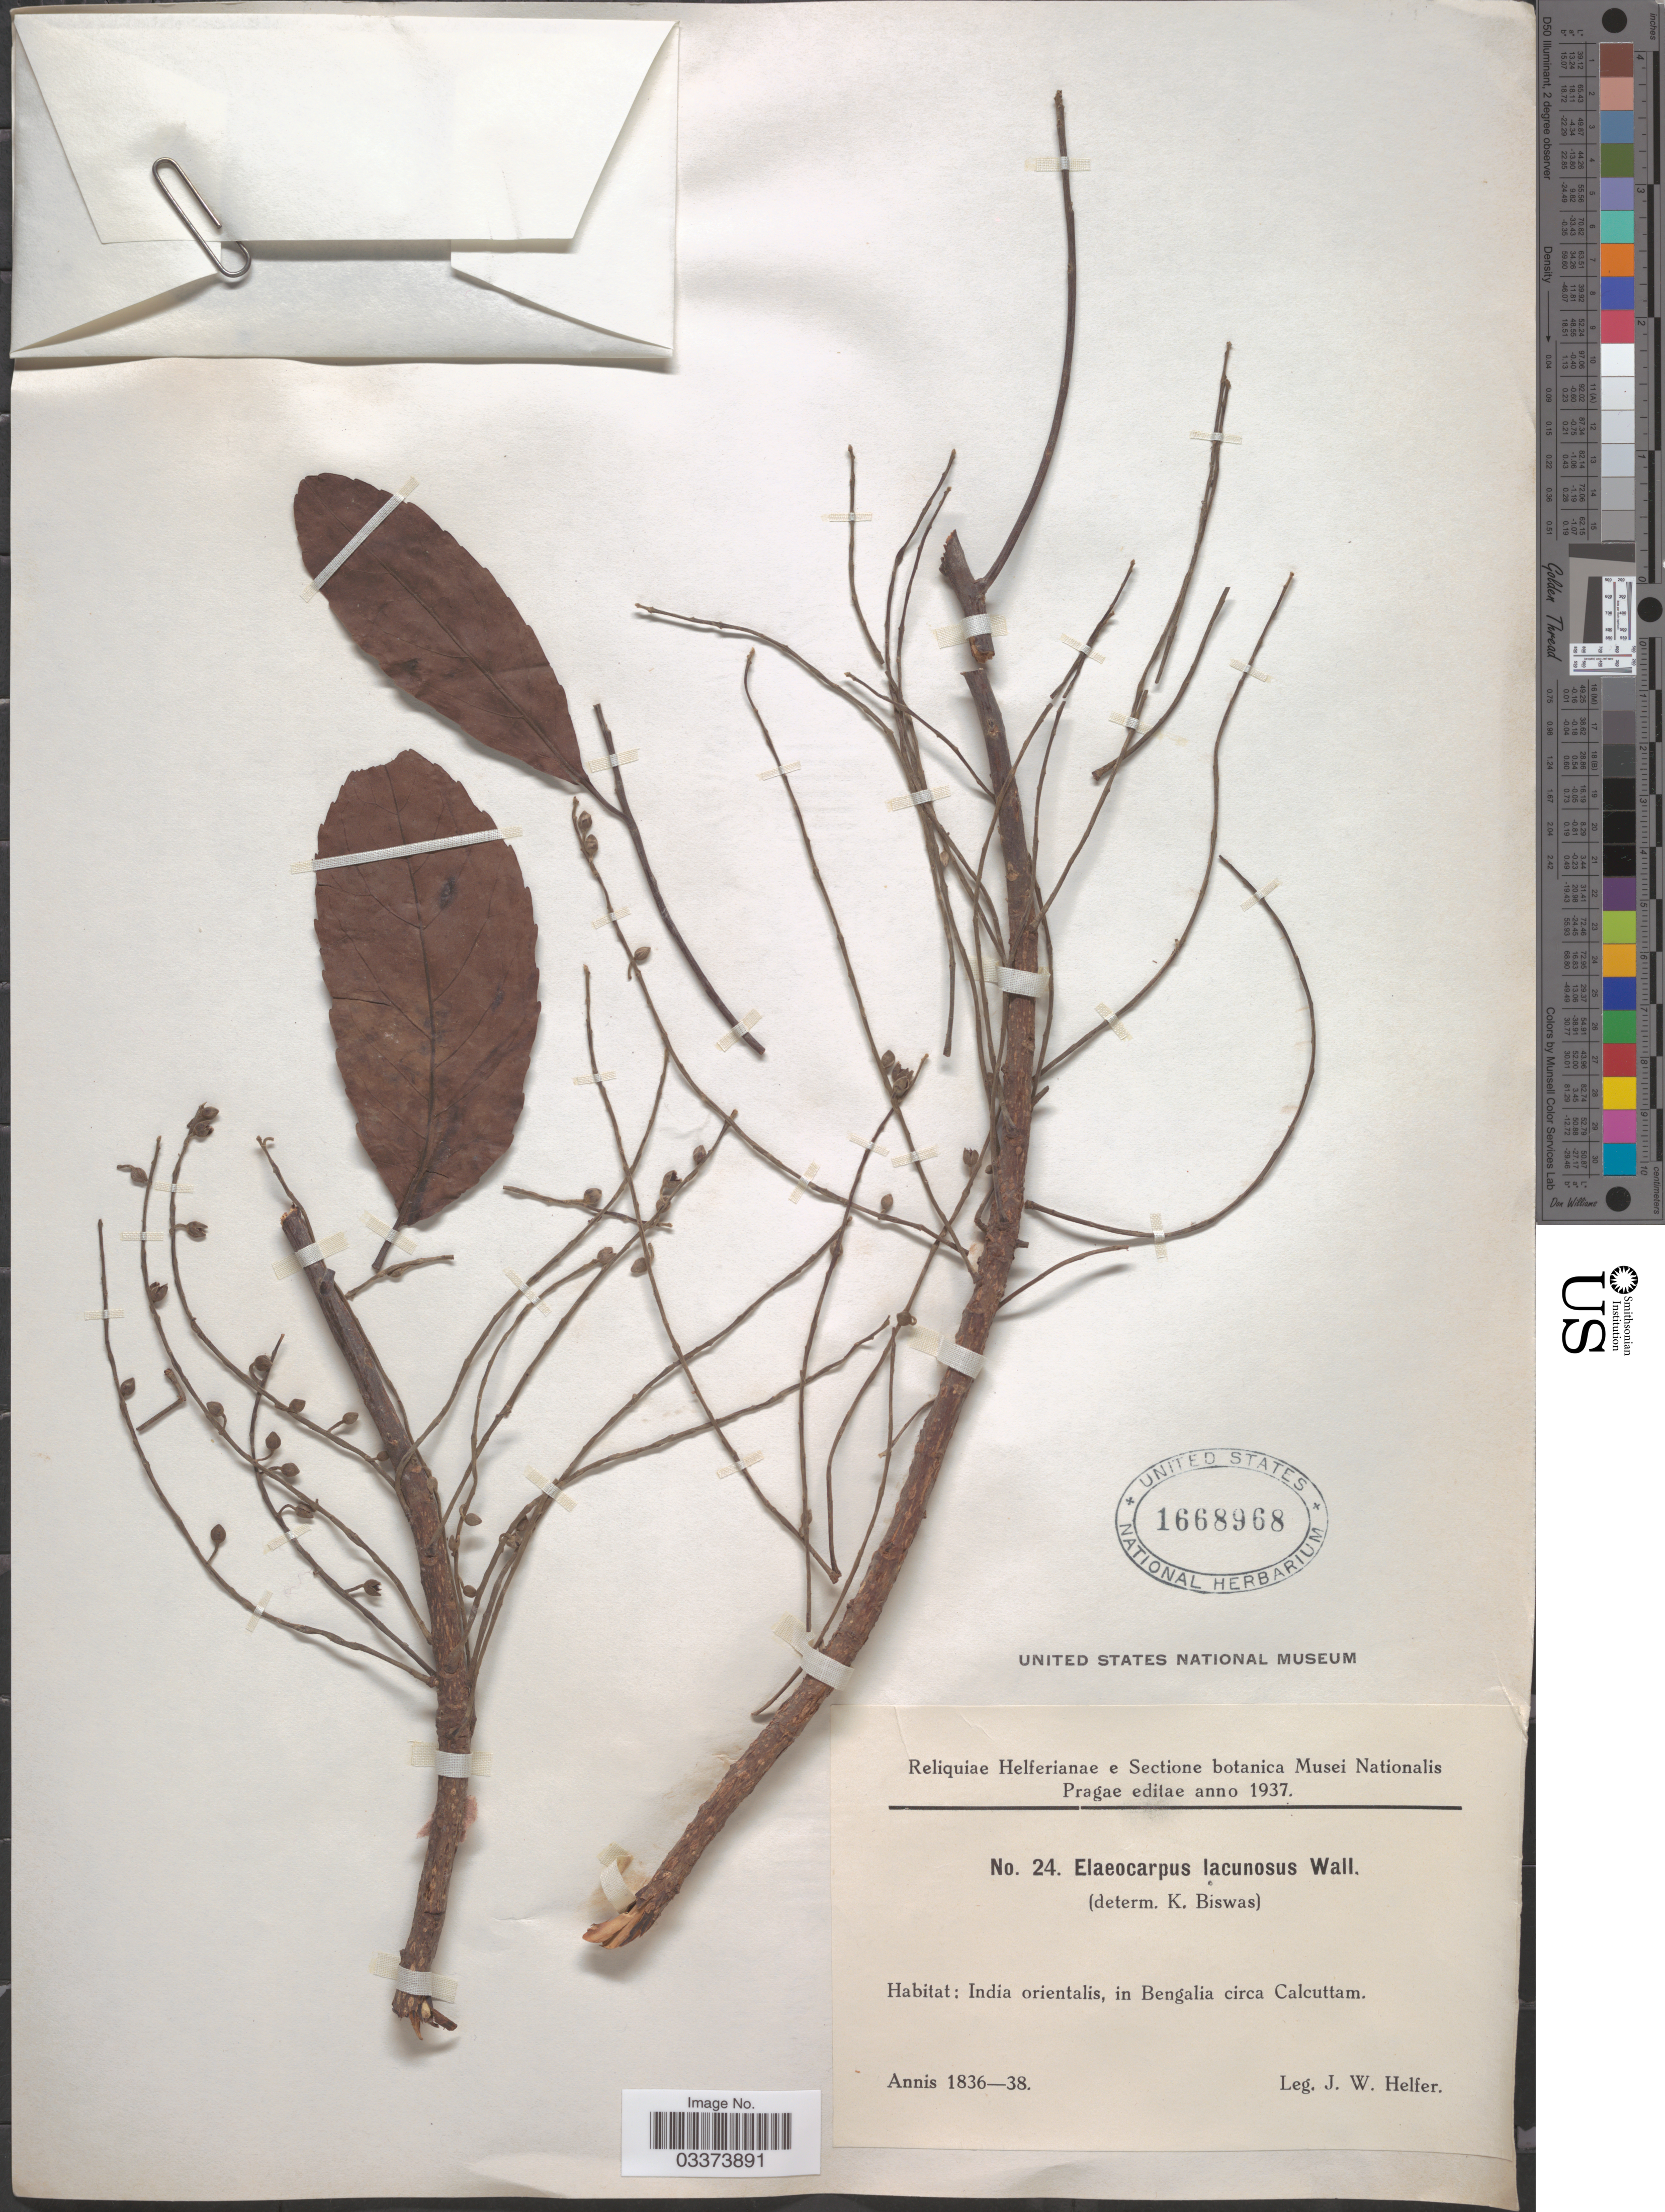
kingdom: Plantae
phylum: Tracheophyta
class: Magnoliopsida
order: Oxalidales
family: Elaeocarpaceae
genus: Elaeocarpus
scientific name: Elaeocarpus lacunosus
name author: Wall. ex Kurz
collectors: J. W. Helfer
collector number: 24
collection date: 1836/1838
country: India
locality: India orientalis, in Bengalia circa Calcuttam.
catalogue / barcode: US 1668968